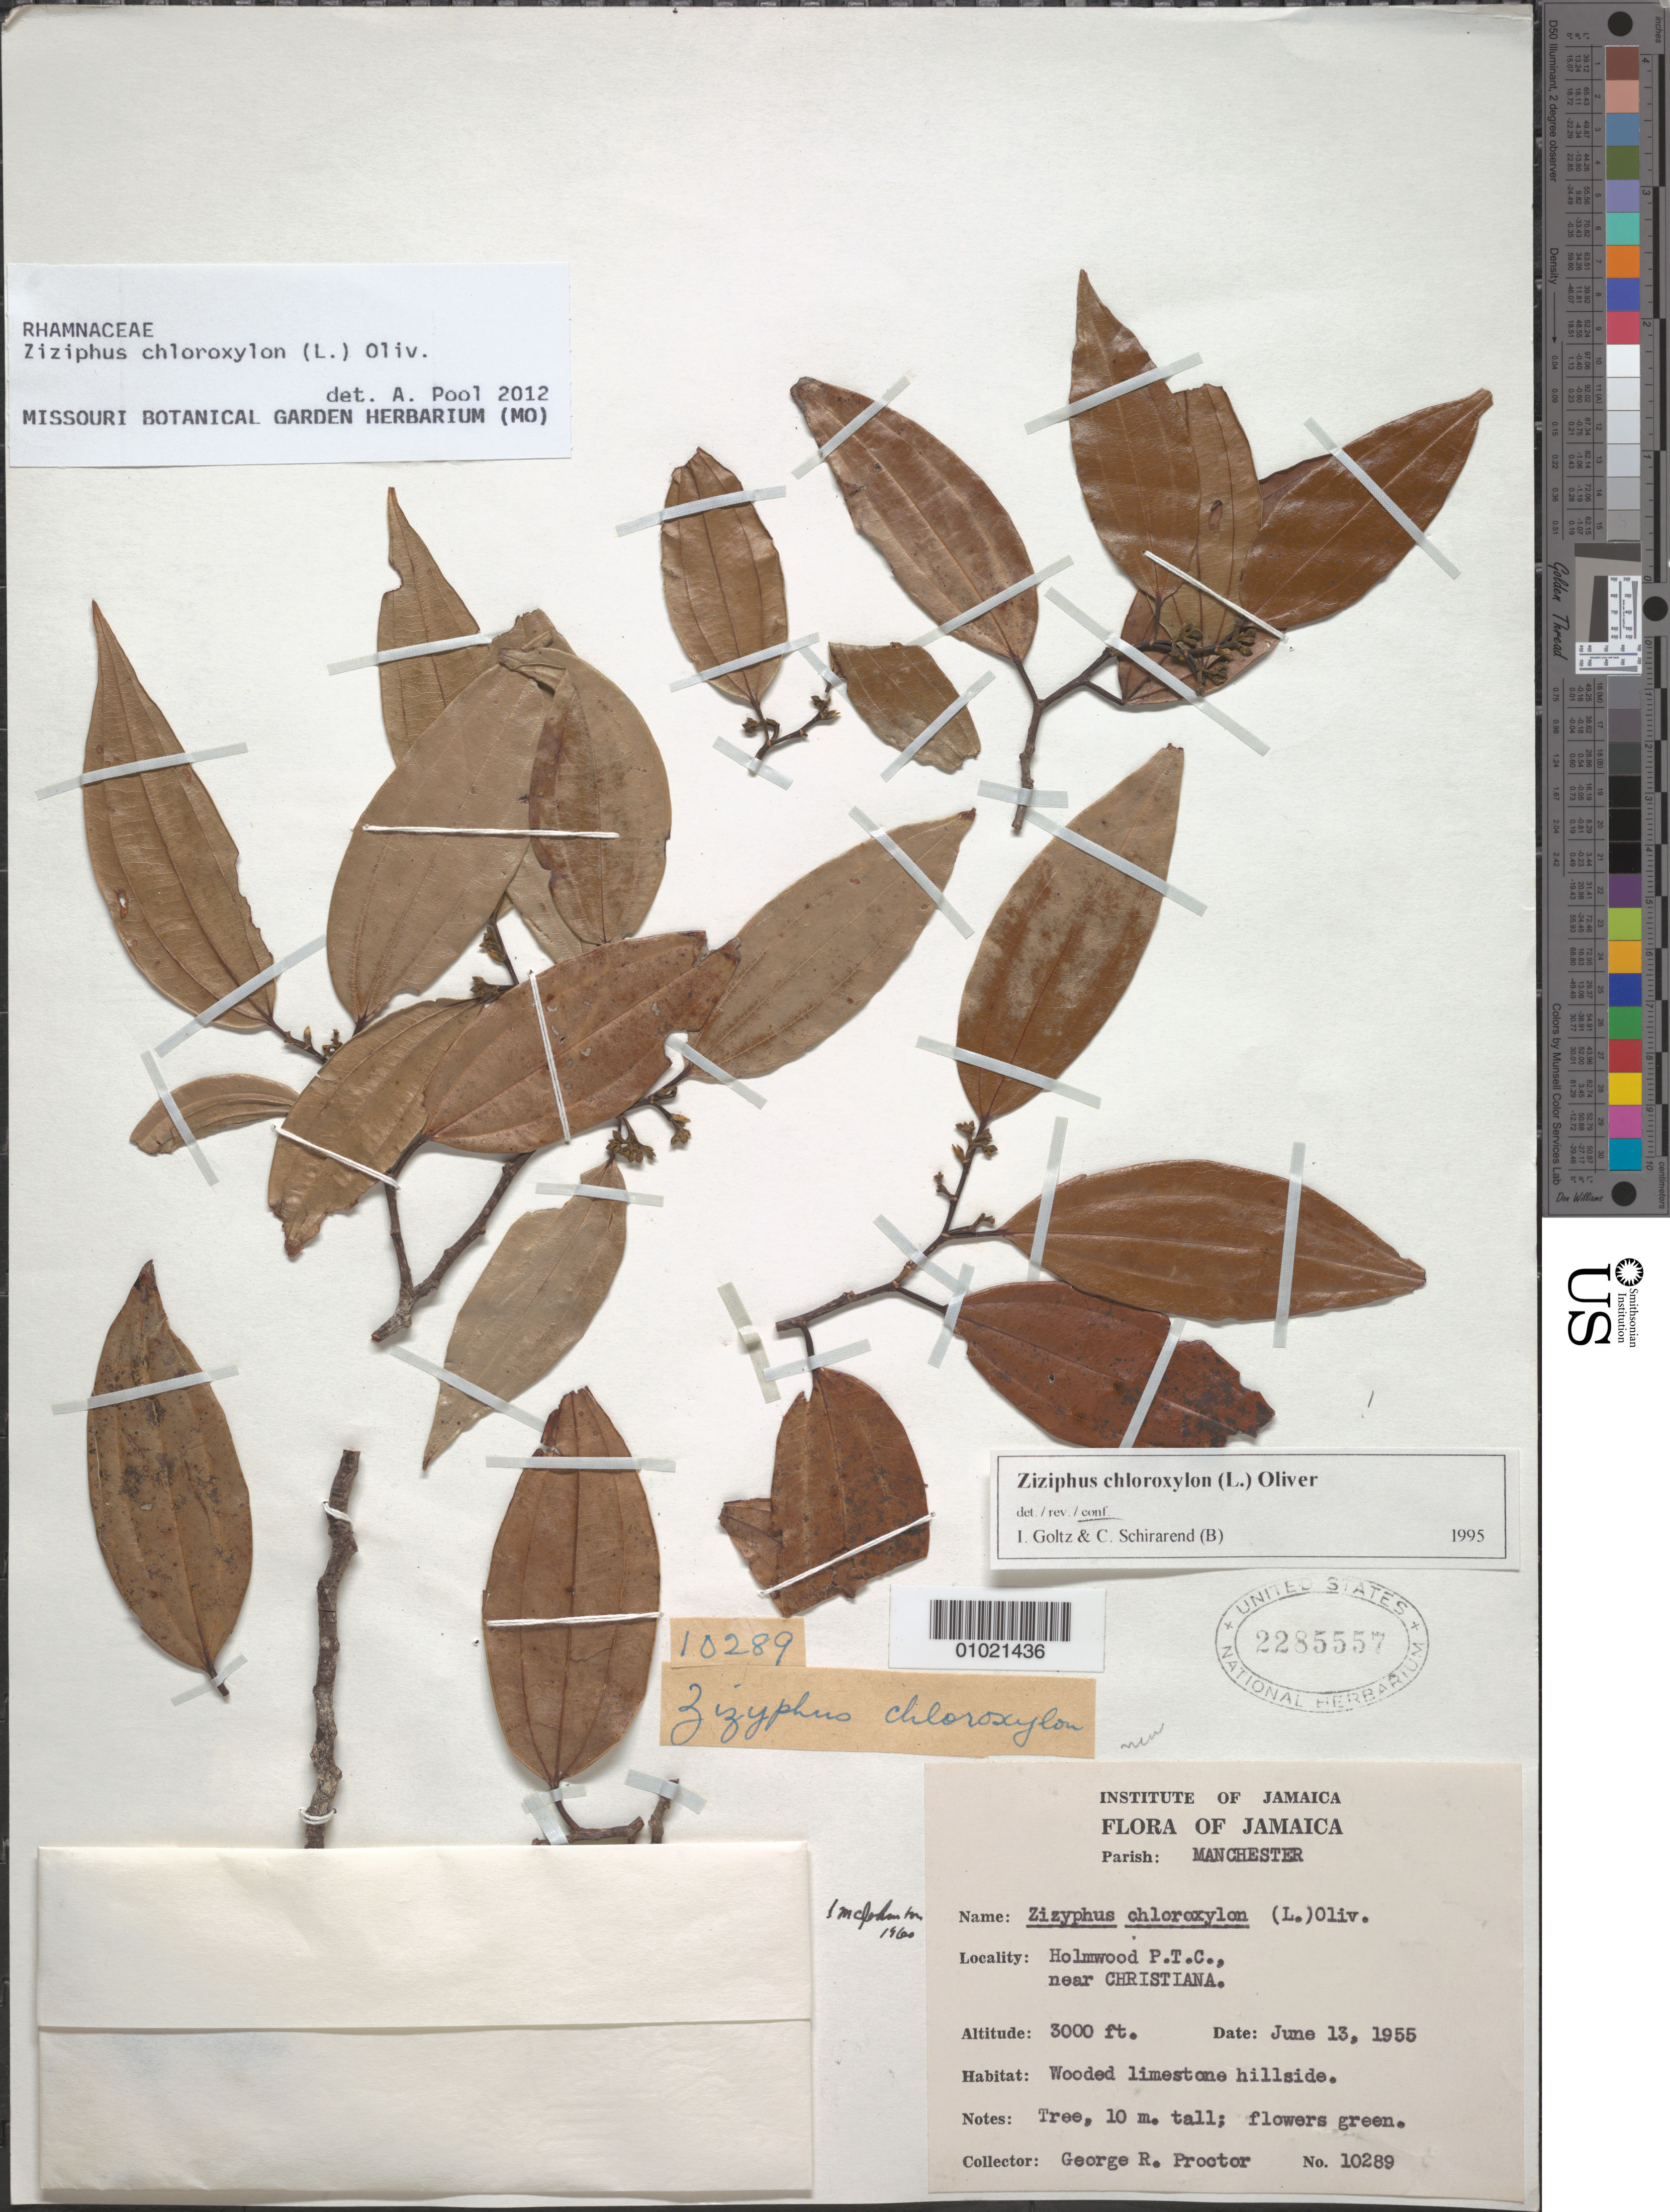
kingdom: Plantae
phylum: Tracheophyta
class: Magnoliopsida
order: Rosales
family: Rhamnaceae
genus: Sarcomphalus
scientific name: Sarcomphalus chloroxylon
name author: (L.) Hauenschild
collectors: G. R. Proctor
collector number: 10289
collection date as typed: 13 Jun 1955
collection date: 1955-06-13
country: Jamaica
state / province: Manchester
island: Jamaica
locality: Holmwood P.T.C., near Christiana. Wooded limestone hillside.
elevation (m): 914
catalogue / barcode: US 2285557